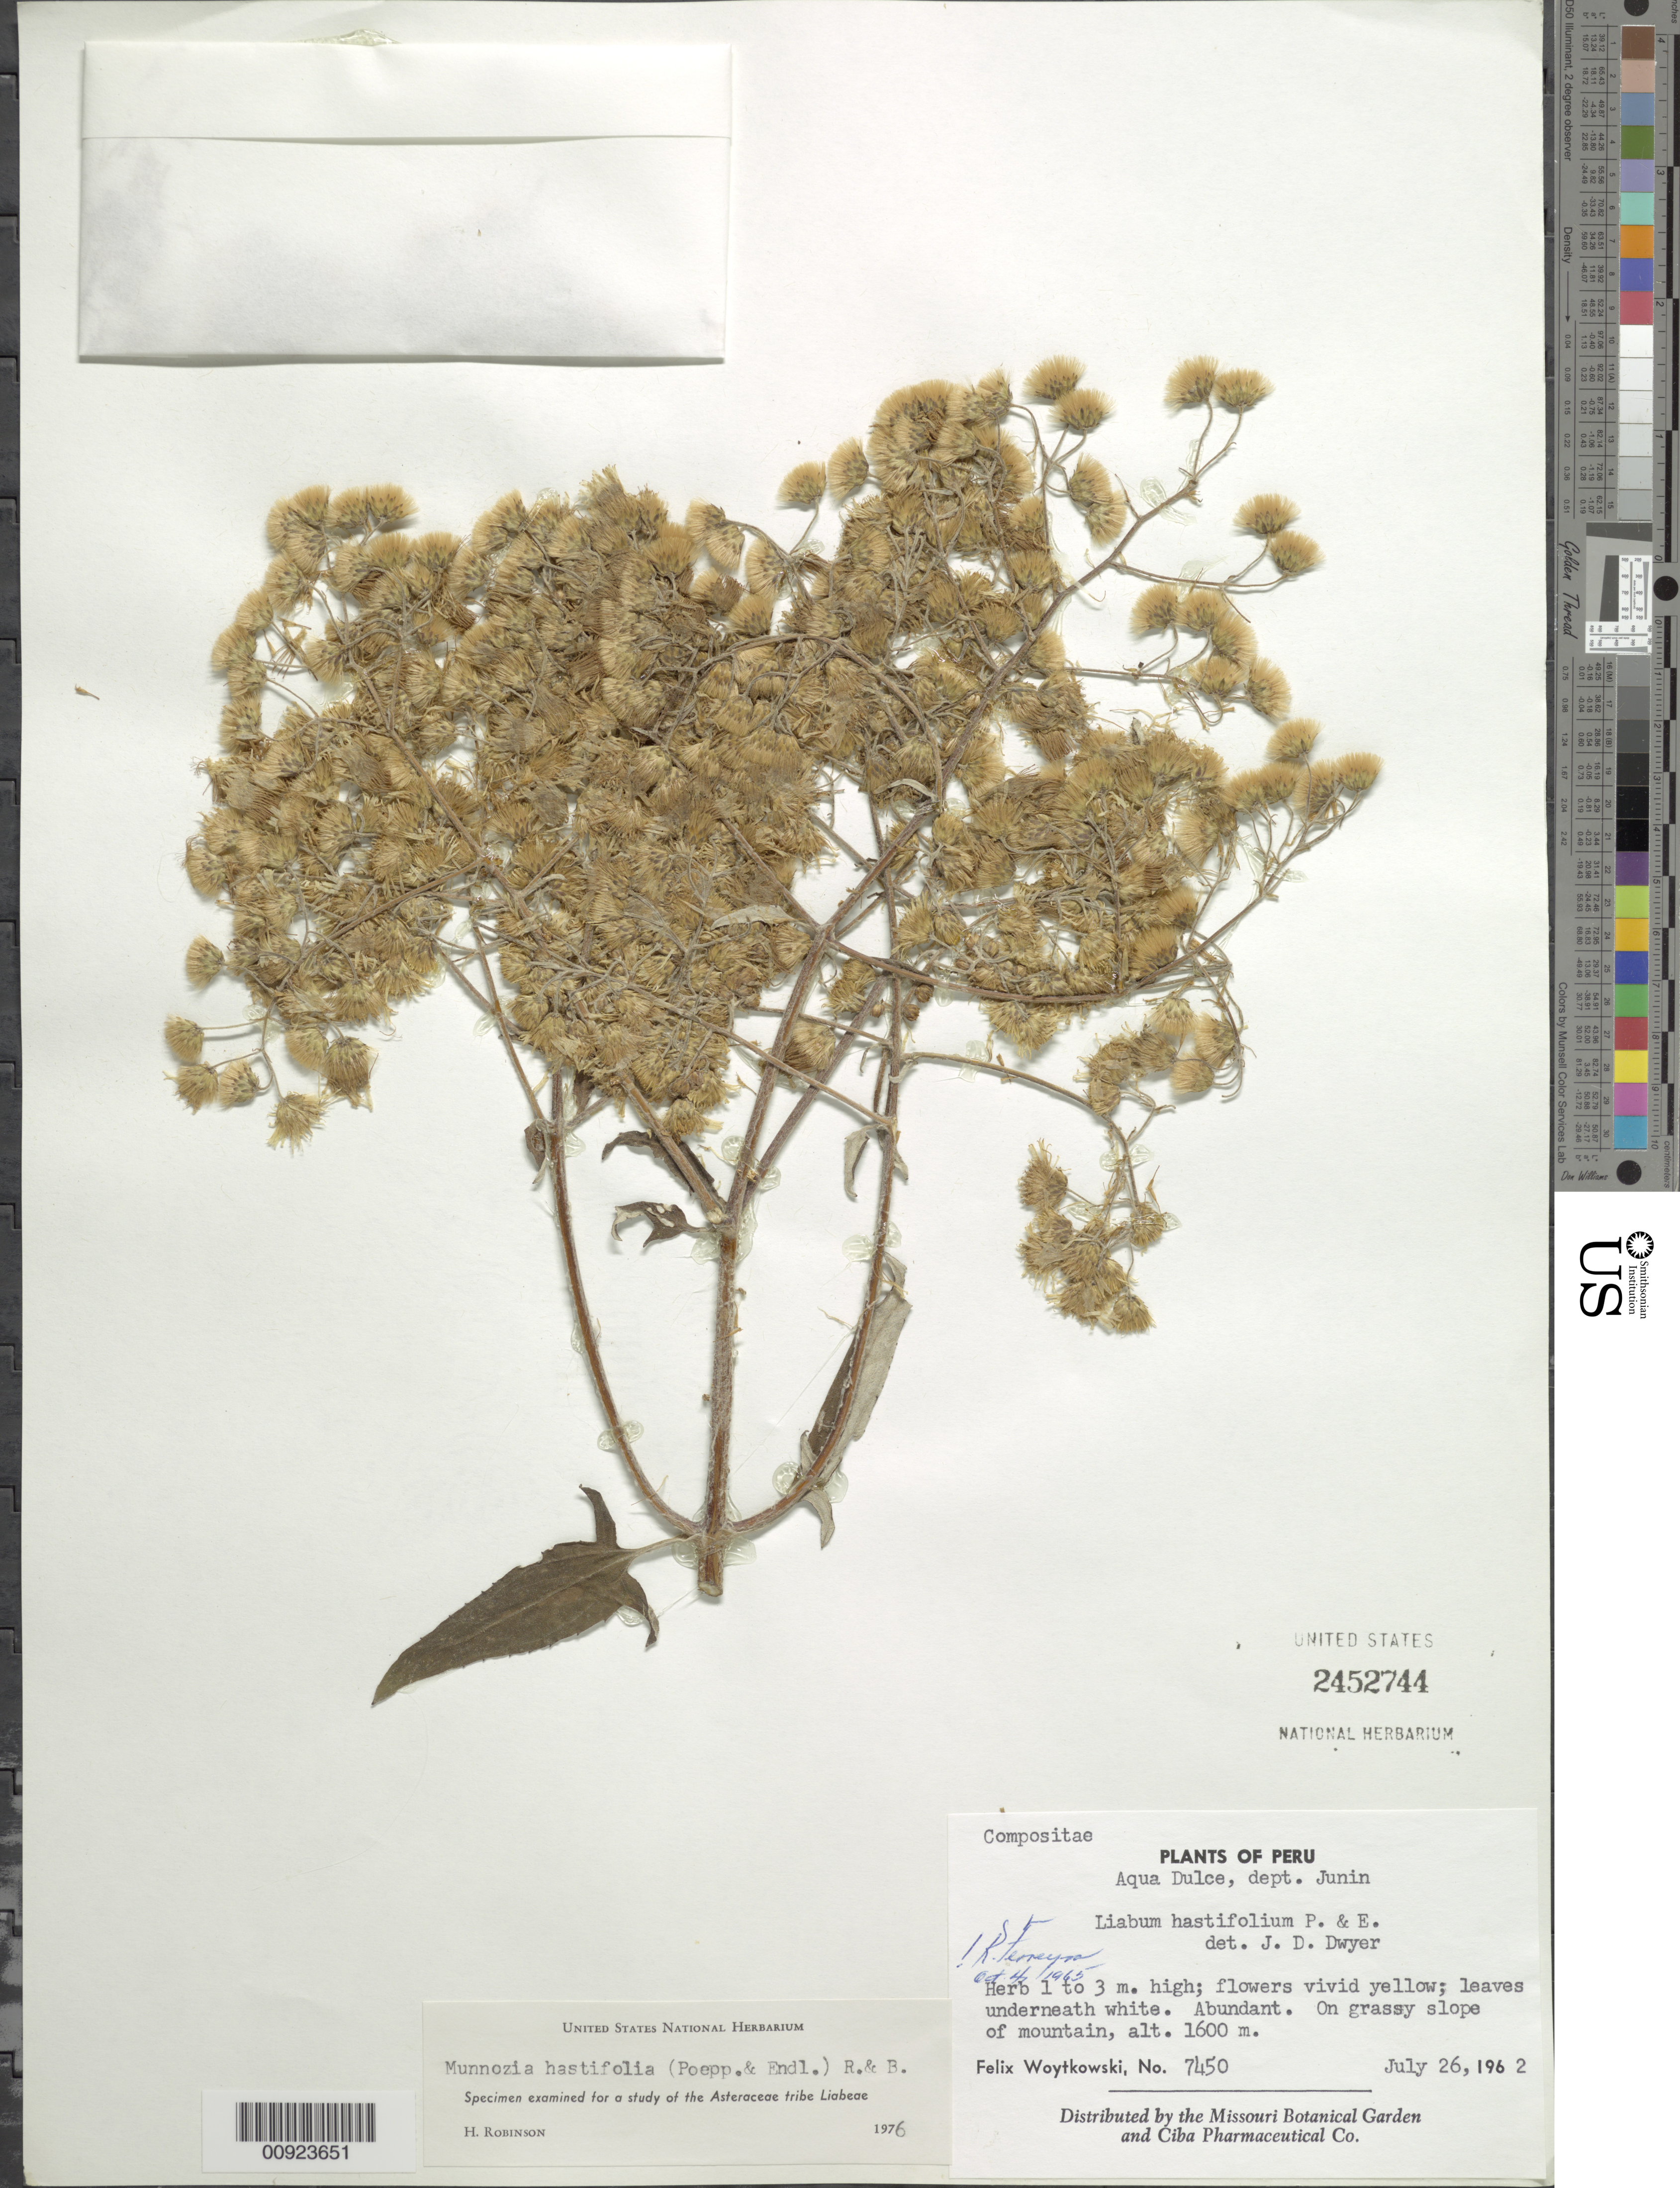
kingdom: Plantae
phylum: Tracheophyta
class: Magnoliopsida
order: Asterales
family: Asteraceae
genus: Munnozia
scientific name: Munnozia hastifolia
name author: (Poepp.) H. Rob. & Brettell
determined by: Robinson, Harold E., (US)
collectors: F. Woytkowski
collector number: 7450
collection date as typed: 26 July 1962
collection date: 1962-07-26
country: Peru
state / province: Junín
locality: Aqua Dulce; slope of mountain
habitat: Grassy slope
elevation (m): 1600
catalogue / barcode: US 2452744